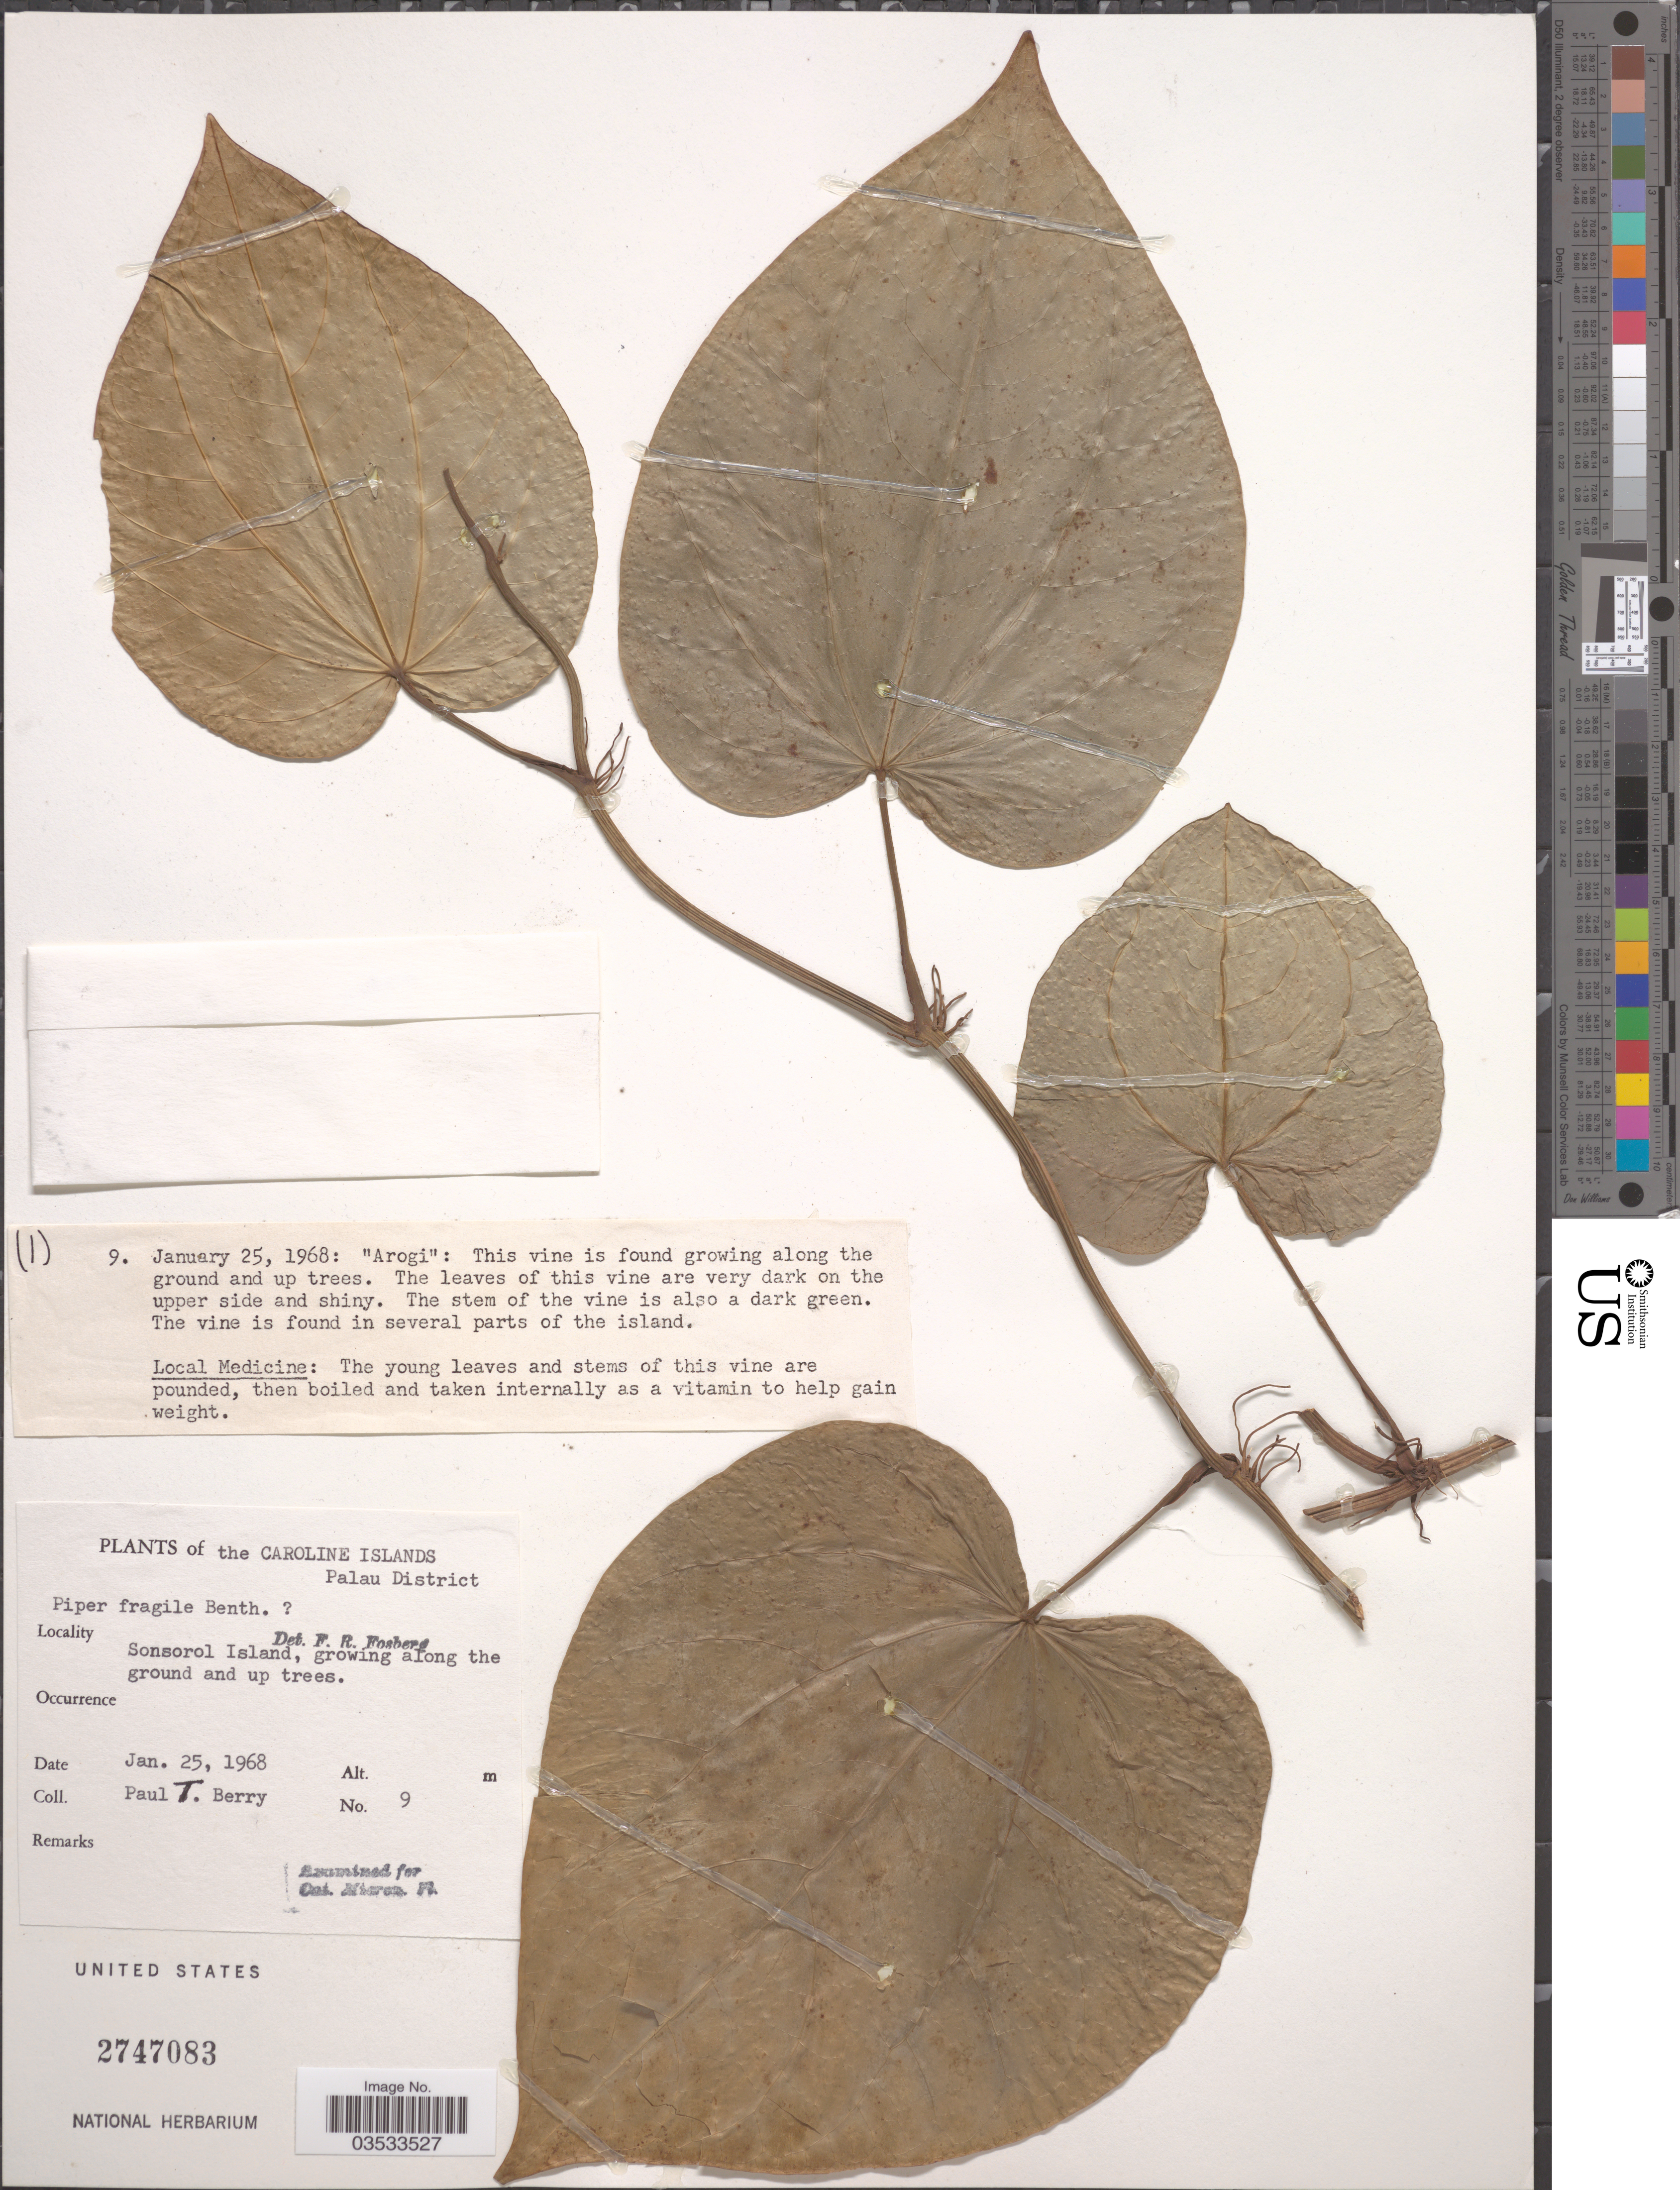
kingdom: Plantae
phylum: Tracheophyta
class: Magnoliopsida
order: Piperales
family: Piperaceae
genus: Piper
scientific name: Piper fragile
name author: Benth.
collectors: P. T. Berry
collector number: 9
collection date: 1968-01-25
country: Palau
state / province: Belau Outliers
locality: The Caroline Islands. Palau District. Sonsorol Island.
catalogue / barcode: US 2747083